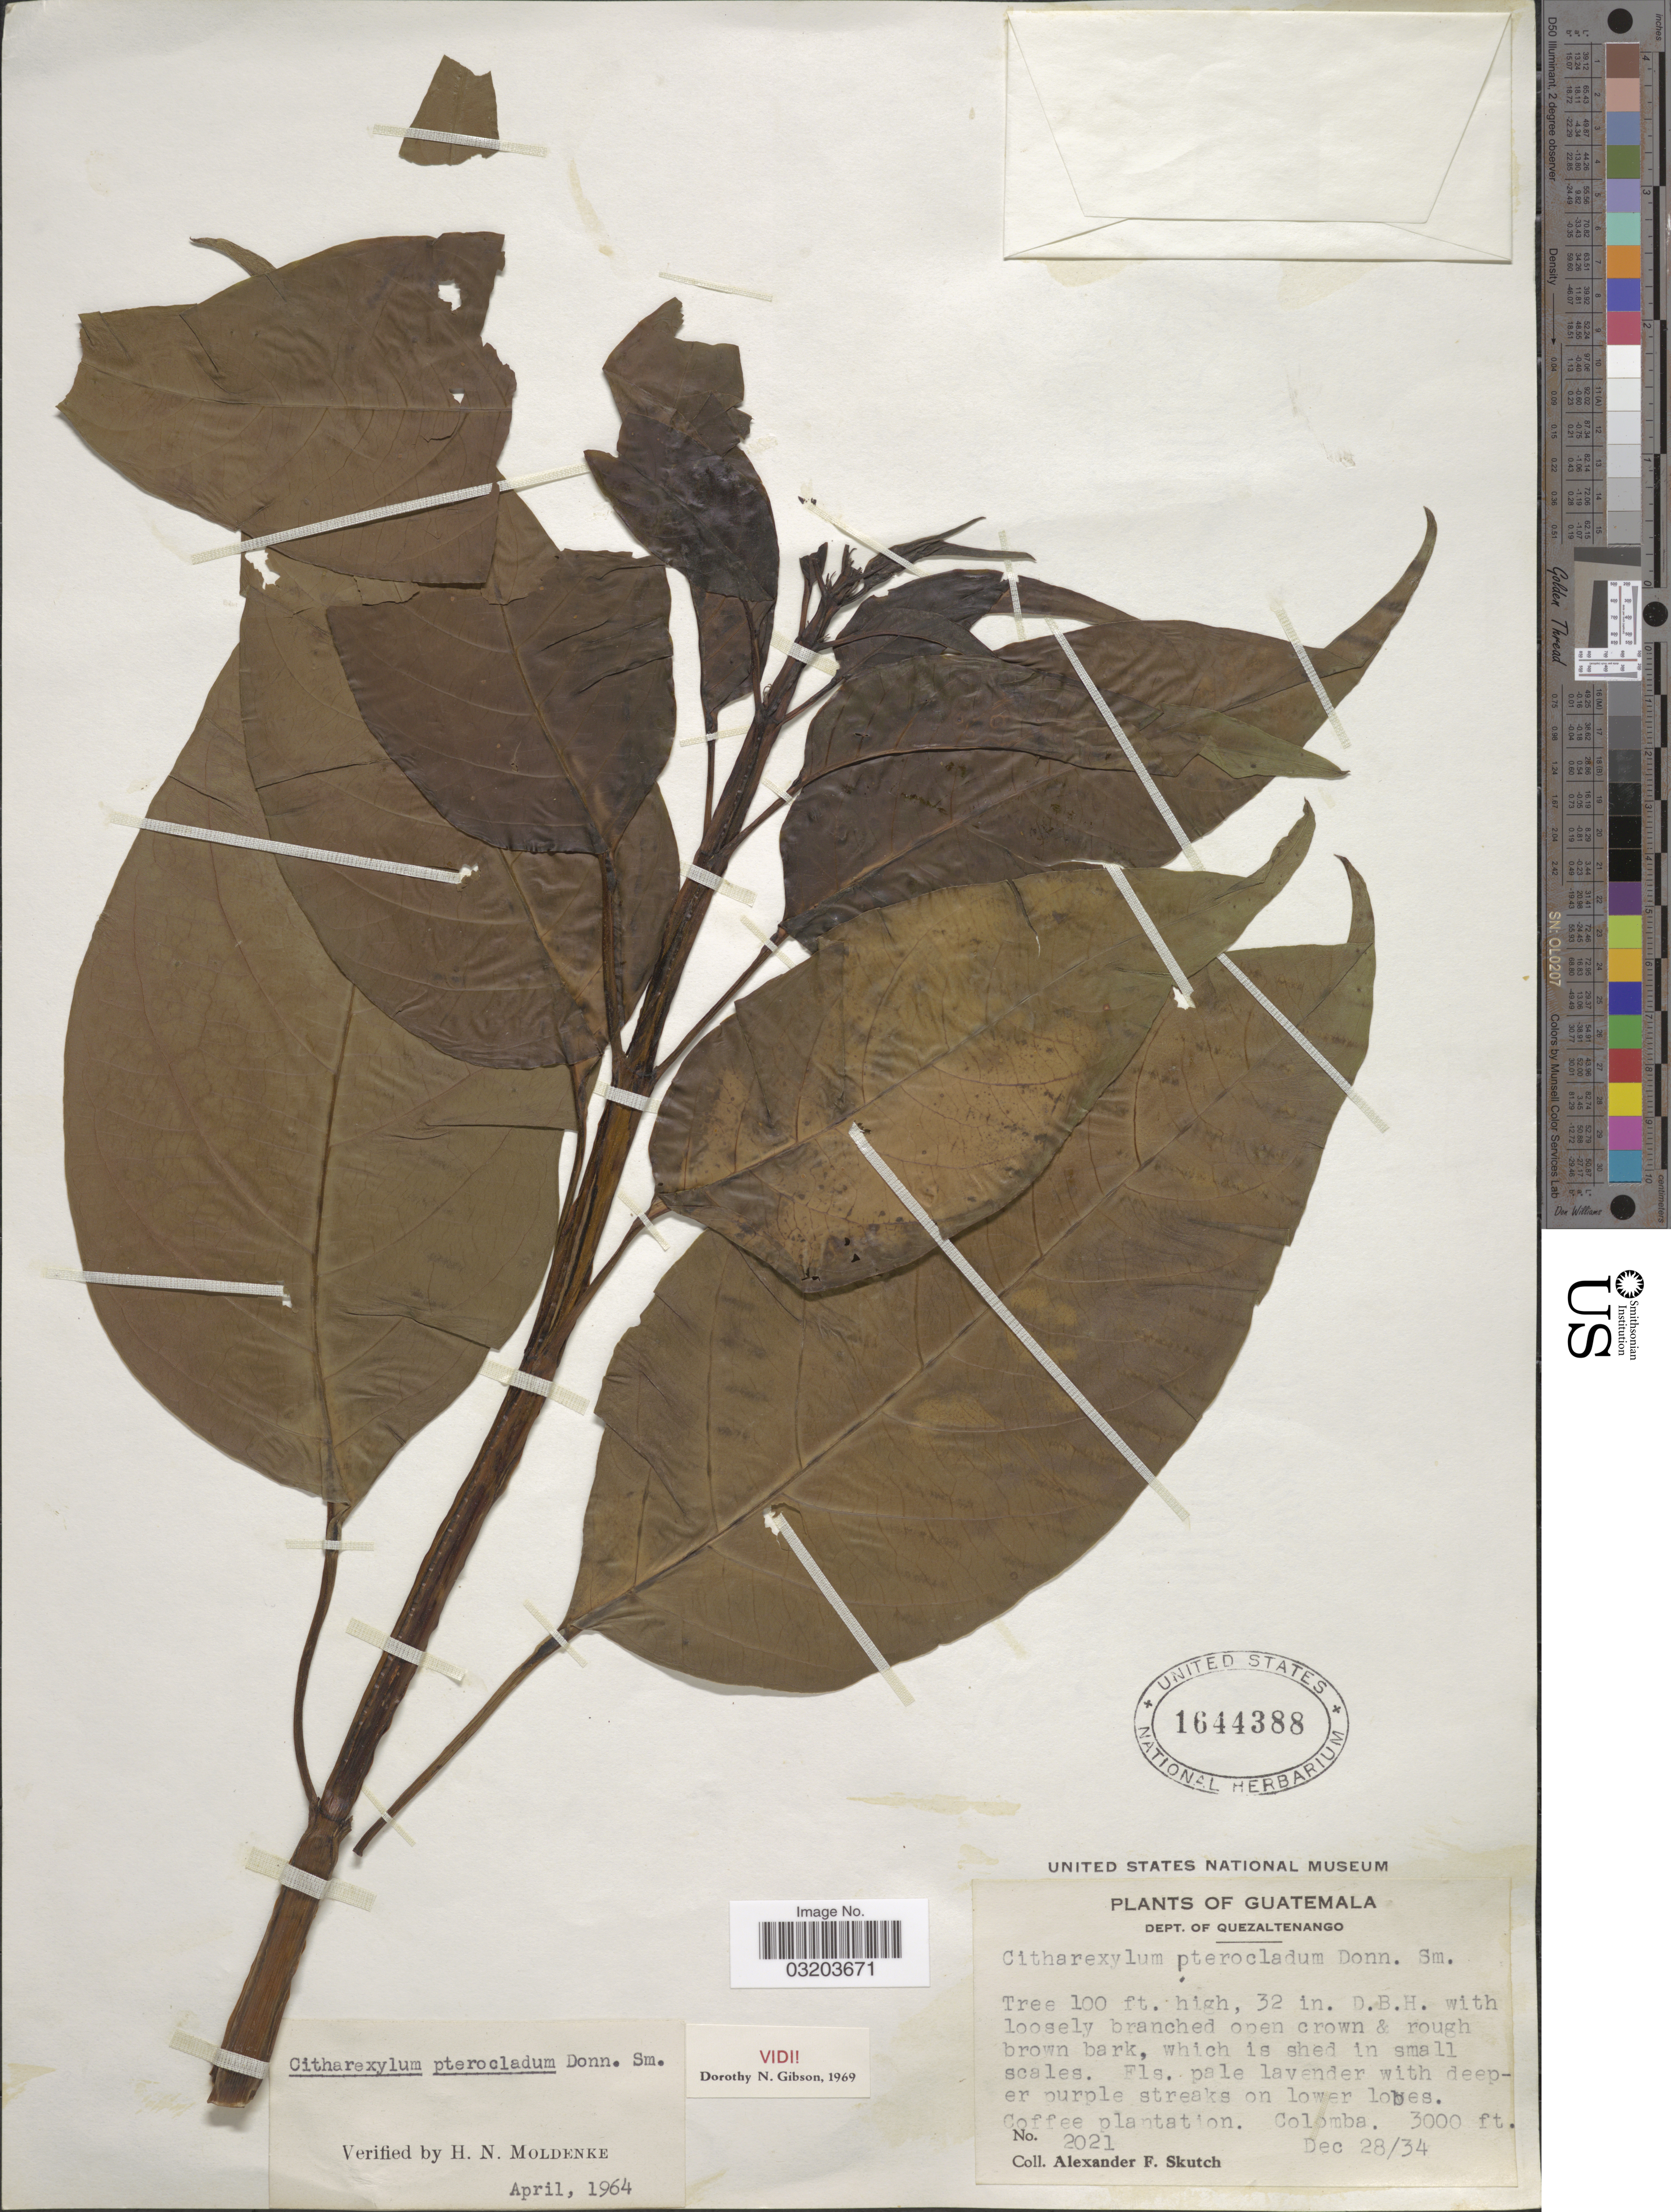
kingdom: Plantae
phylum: Tracheophyta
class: Magnoliopsida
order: Lamiales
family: Verbenaceae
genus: Citharexylum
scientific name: Citharexylum pterocladum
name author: Donn. Sm.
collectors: A. F. Skutch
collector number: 2021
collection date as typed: Transcribed d/m/y: 28/12/34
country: Guatemala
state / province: Quetzaltenango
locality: Dept. of Quezaltenango. Coffe plantation. Colomba.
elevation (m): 914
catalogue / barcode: US 1644388